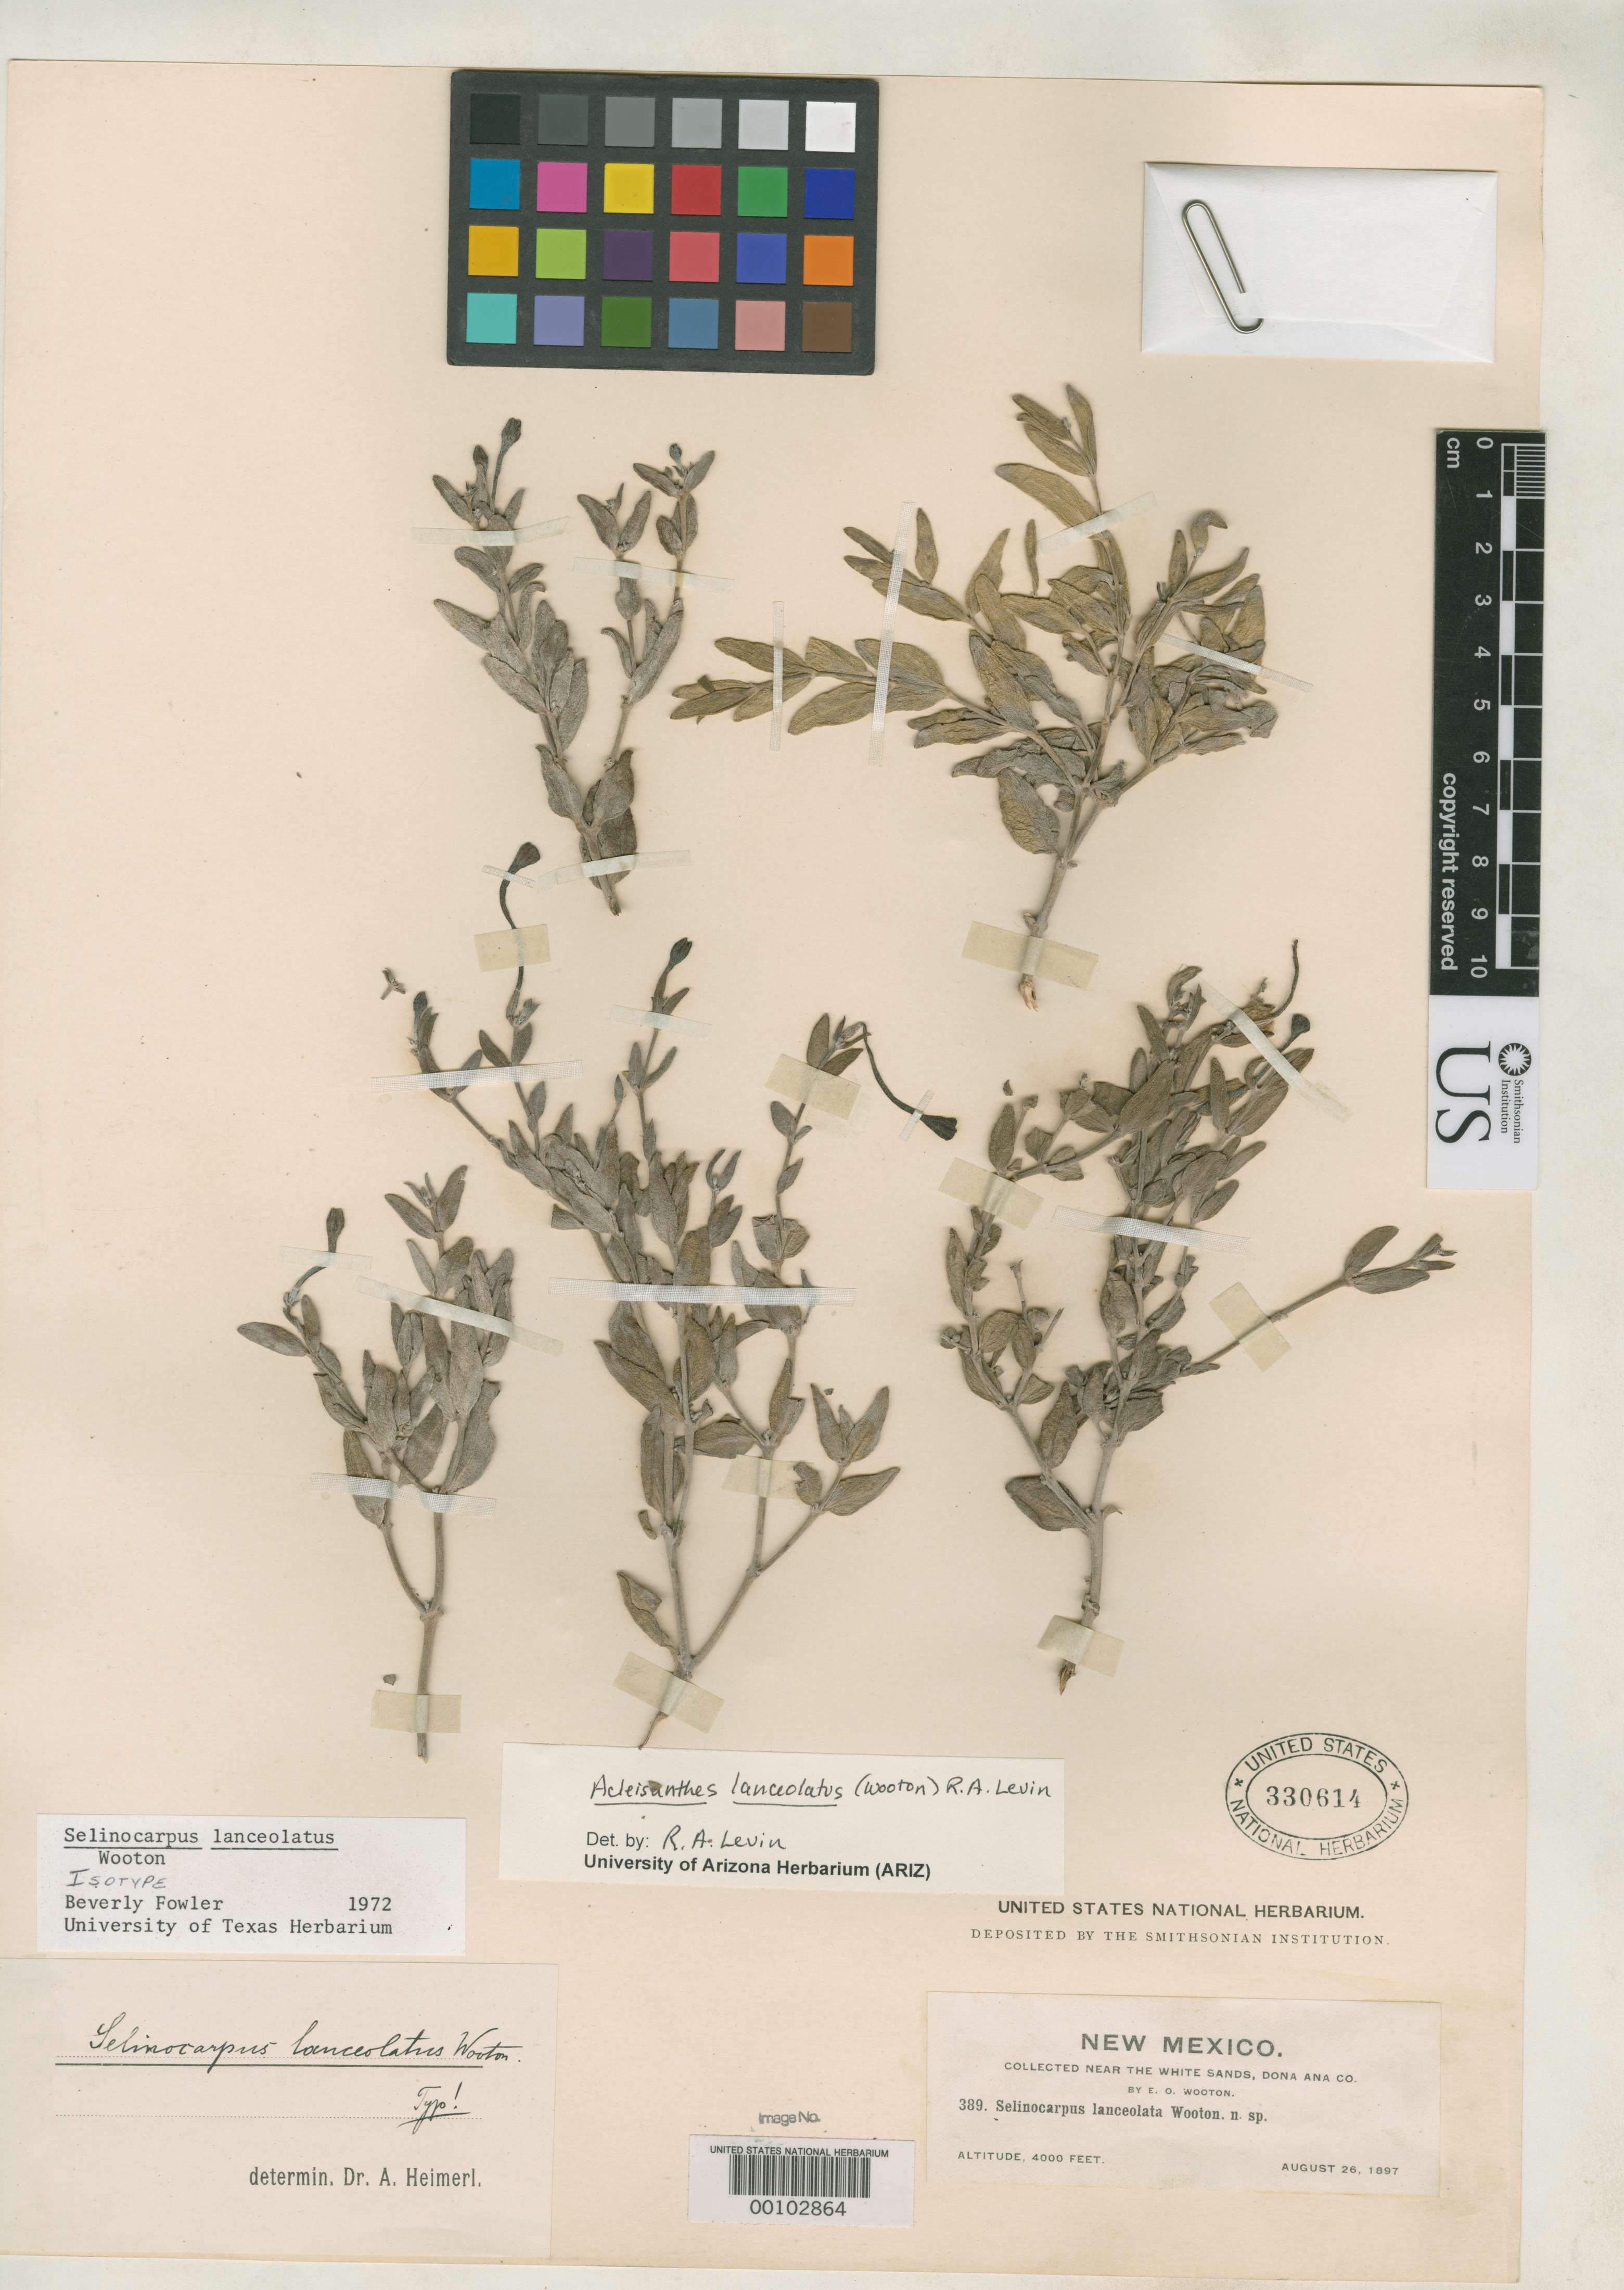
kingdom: Plantae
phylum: Tracheophyta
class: Magnoliopsida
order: Caryophyllales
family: Nyctaginaceae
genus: Selinocarpus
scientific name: Selinocarpus lanceolatus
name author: Wooton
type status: Isotype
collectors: E. O. Wooton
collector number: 389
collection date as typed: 26 Aug 1897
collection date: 1897-08-26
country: United States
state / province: New Mexico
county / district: Dona Ana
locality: Near White Sands.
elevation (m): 1219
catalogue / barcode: US 330614